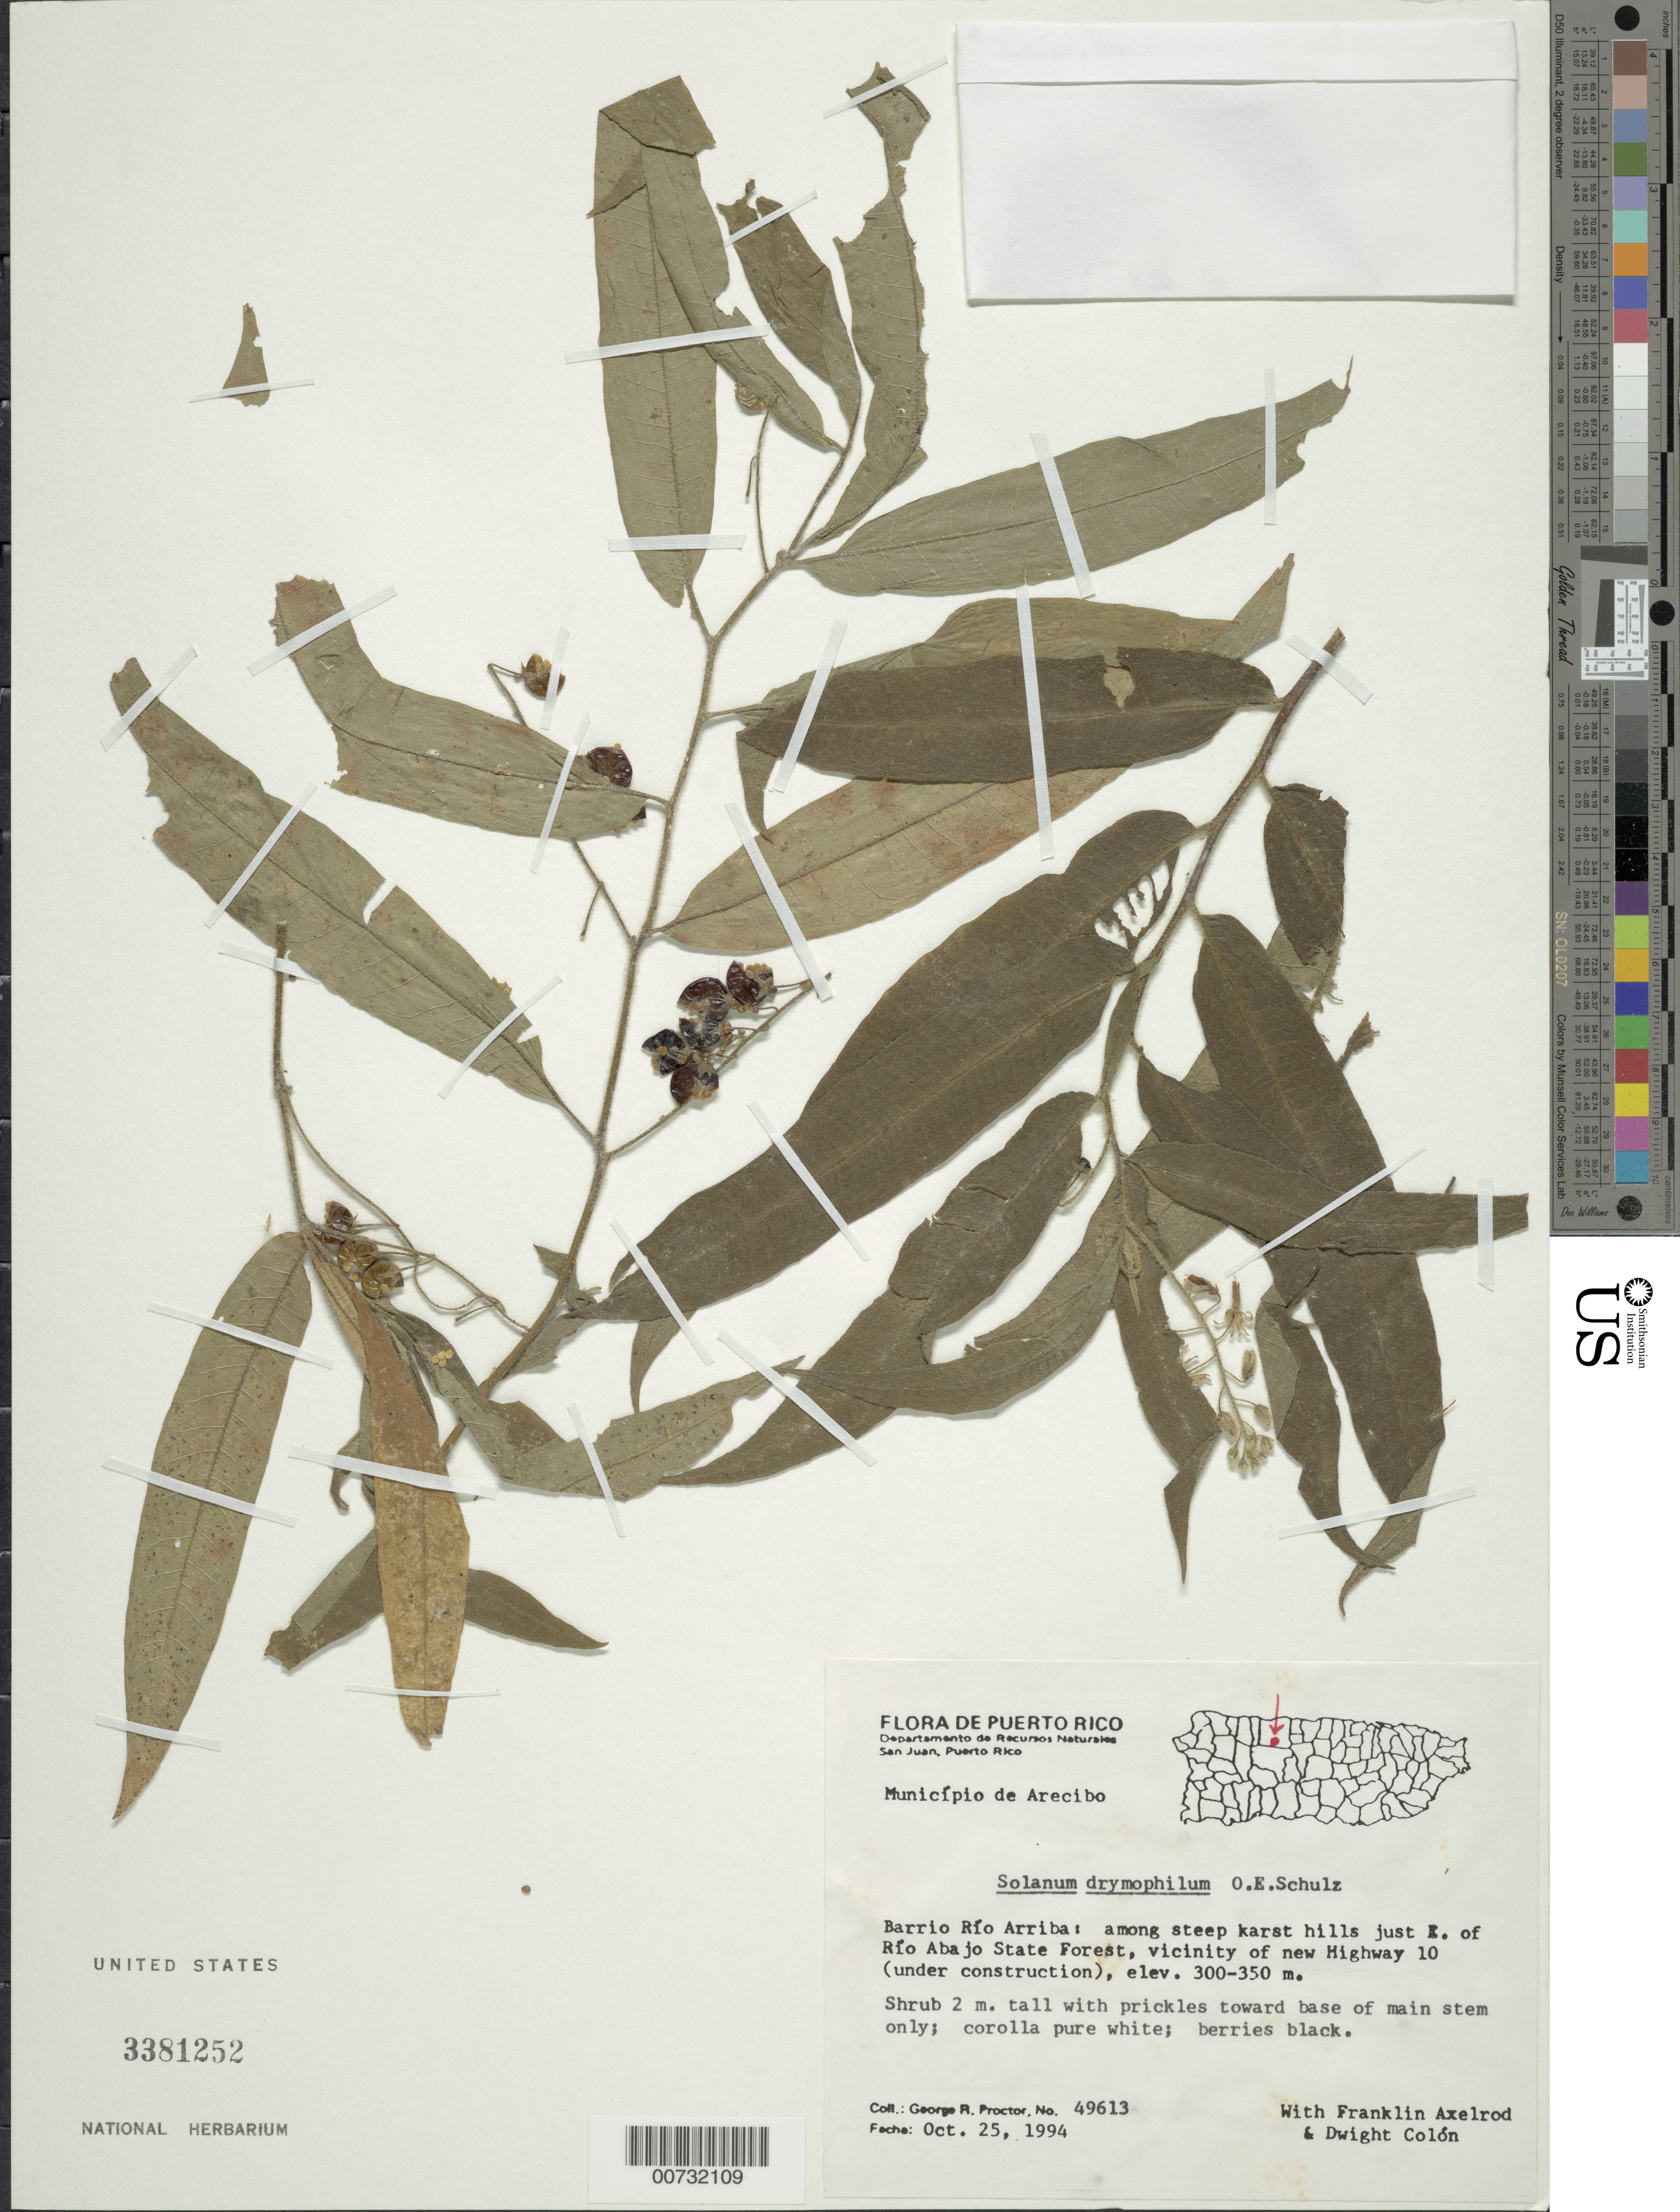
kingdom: Plantae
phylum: Tracheophyta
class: Magnoliopsida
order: Solanales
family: Solanaceae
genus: Solanum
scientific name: Solanum drymophilum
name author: O.E. Schulz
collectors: G. R. Proctor, F. S. Axelrod & D. Colon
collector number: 49613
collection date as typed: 25 Oct 1994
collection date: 1994-10-25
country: Puerto Rico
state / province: Arecibo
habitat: Among steep karst hills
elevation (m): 300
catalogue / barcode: US 3381252